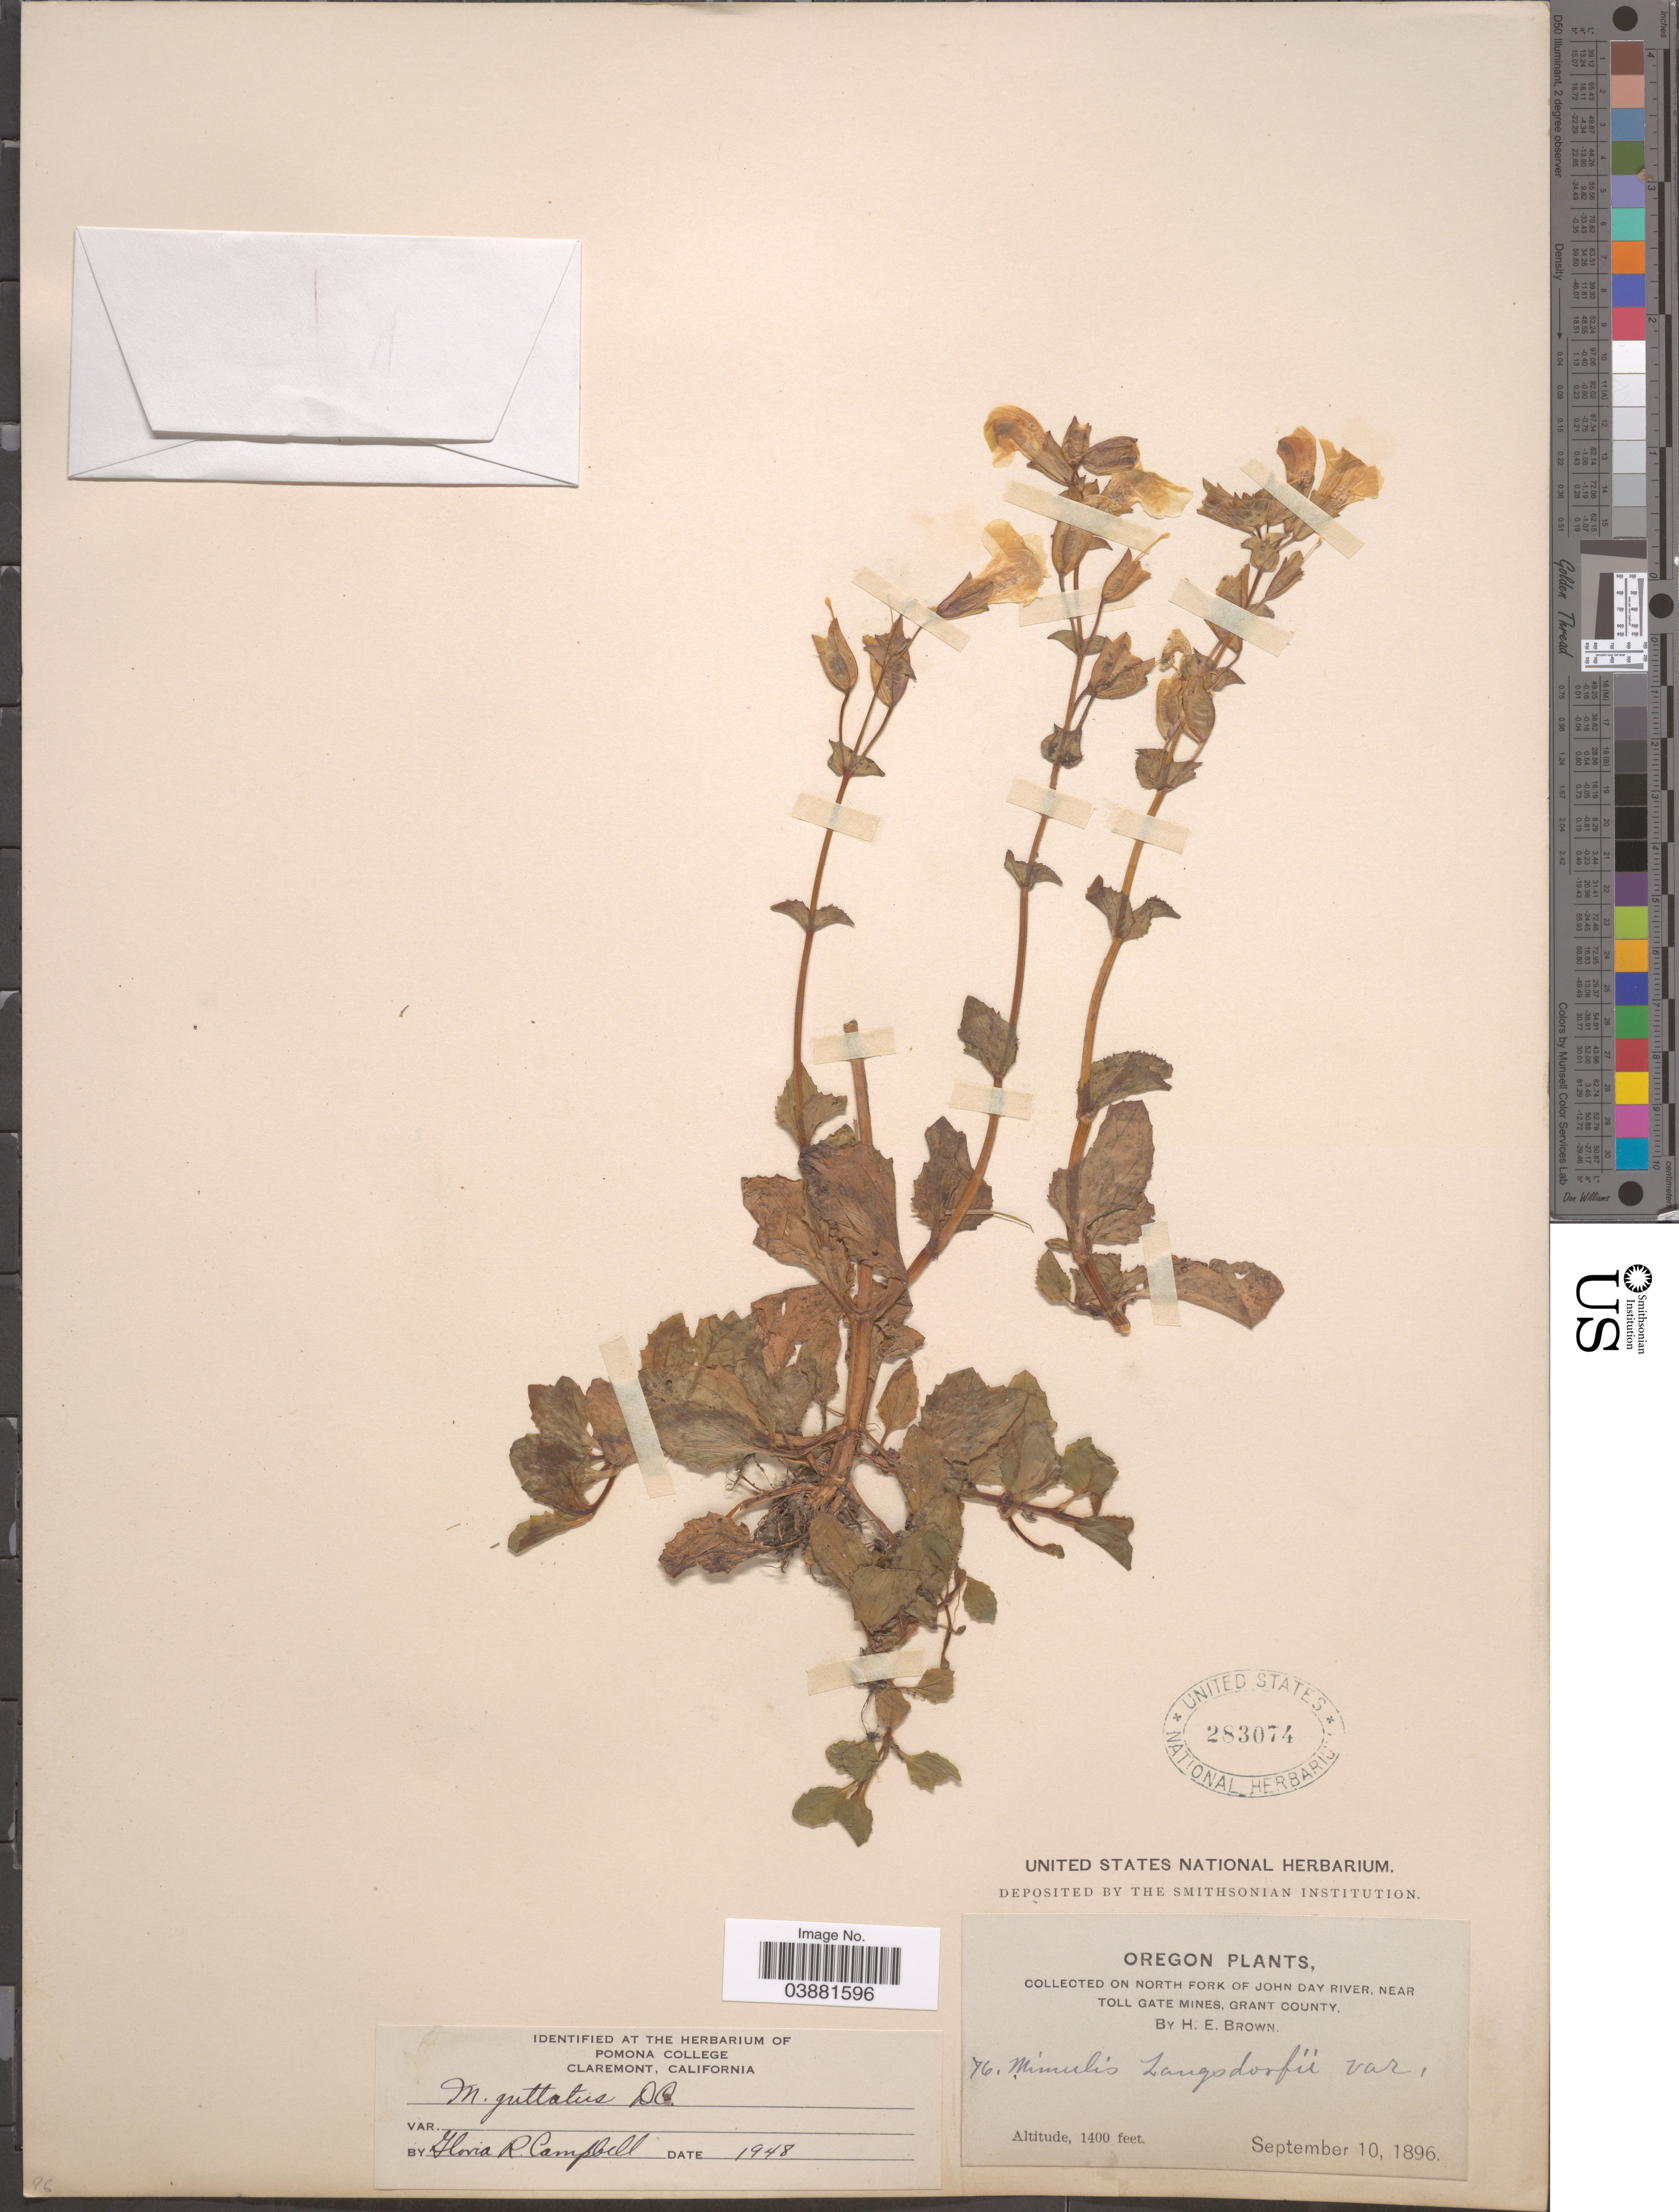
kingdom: Plantae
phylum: Tracheophyta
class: Magnoliopsida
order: Lamiales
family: Phrymaceae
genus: Mimulus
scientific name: Mimulus guttatus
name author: DC.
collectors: H. E. Brown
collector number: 76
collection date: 1896-09-10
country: United States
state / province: Oregon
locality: On North Fork of John Day River, near Toll Gate Mines, Grant County.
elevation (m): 427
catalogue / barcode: US 283074